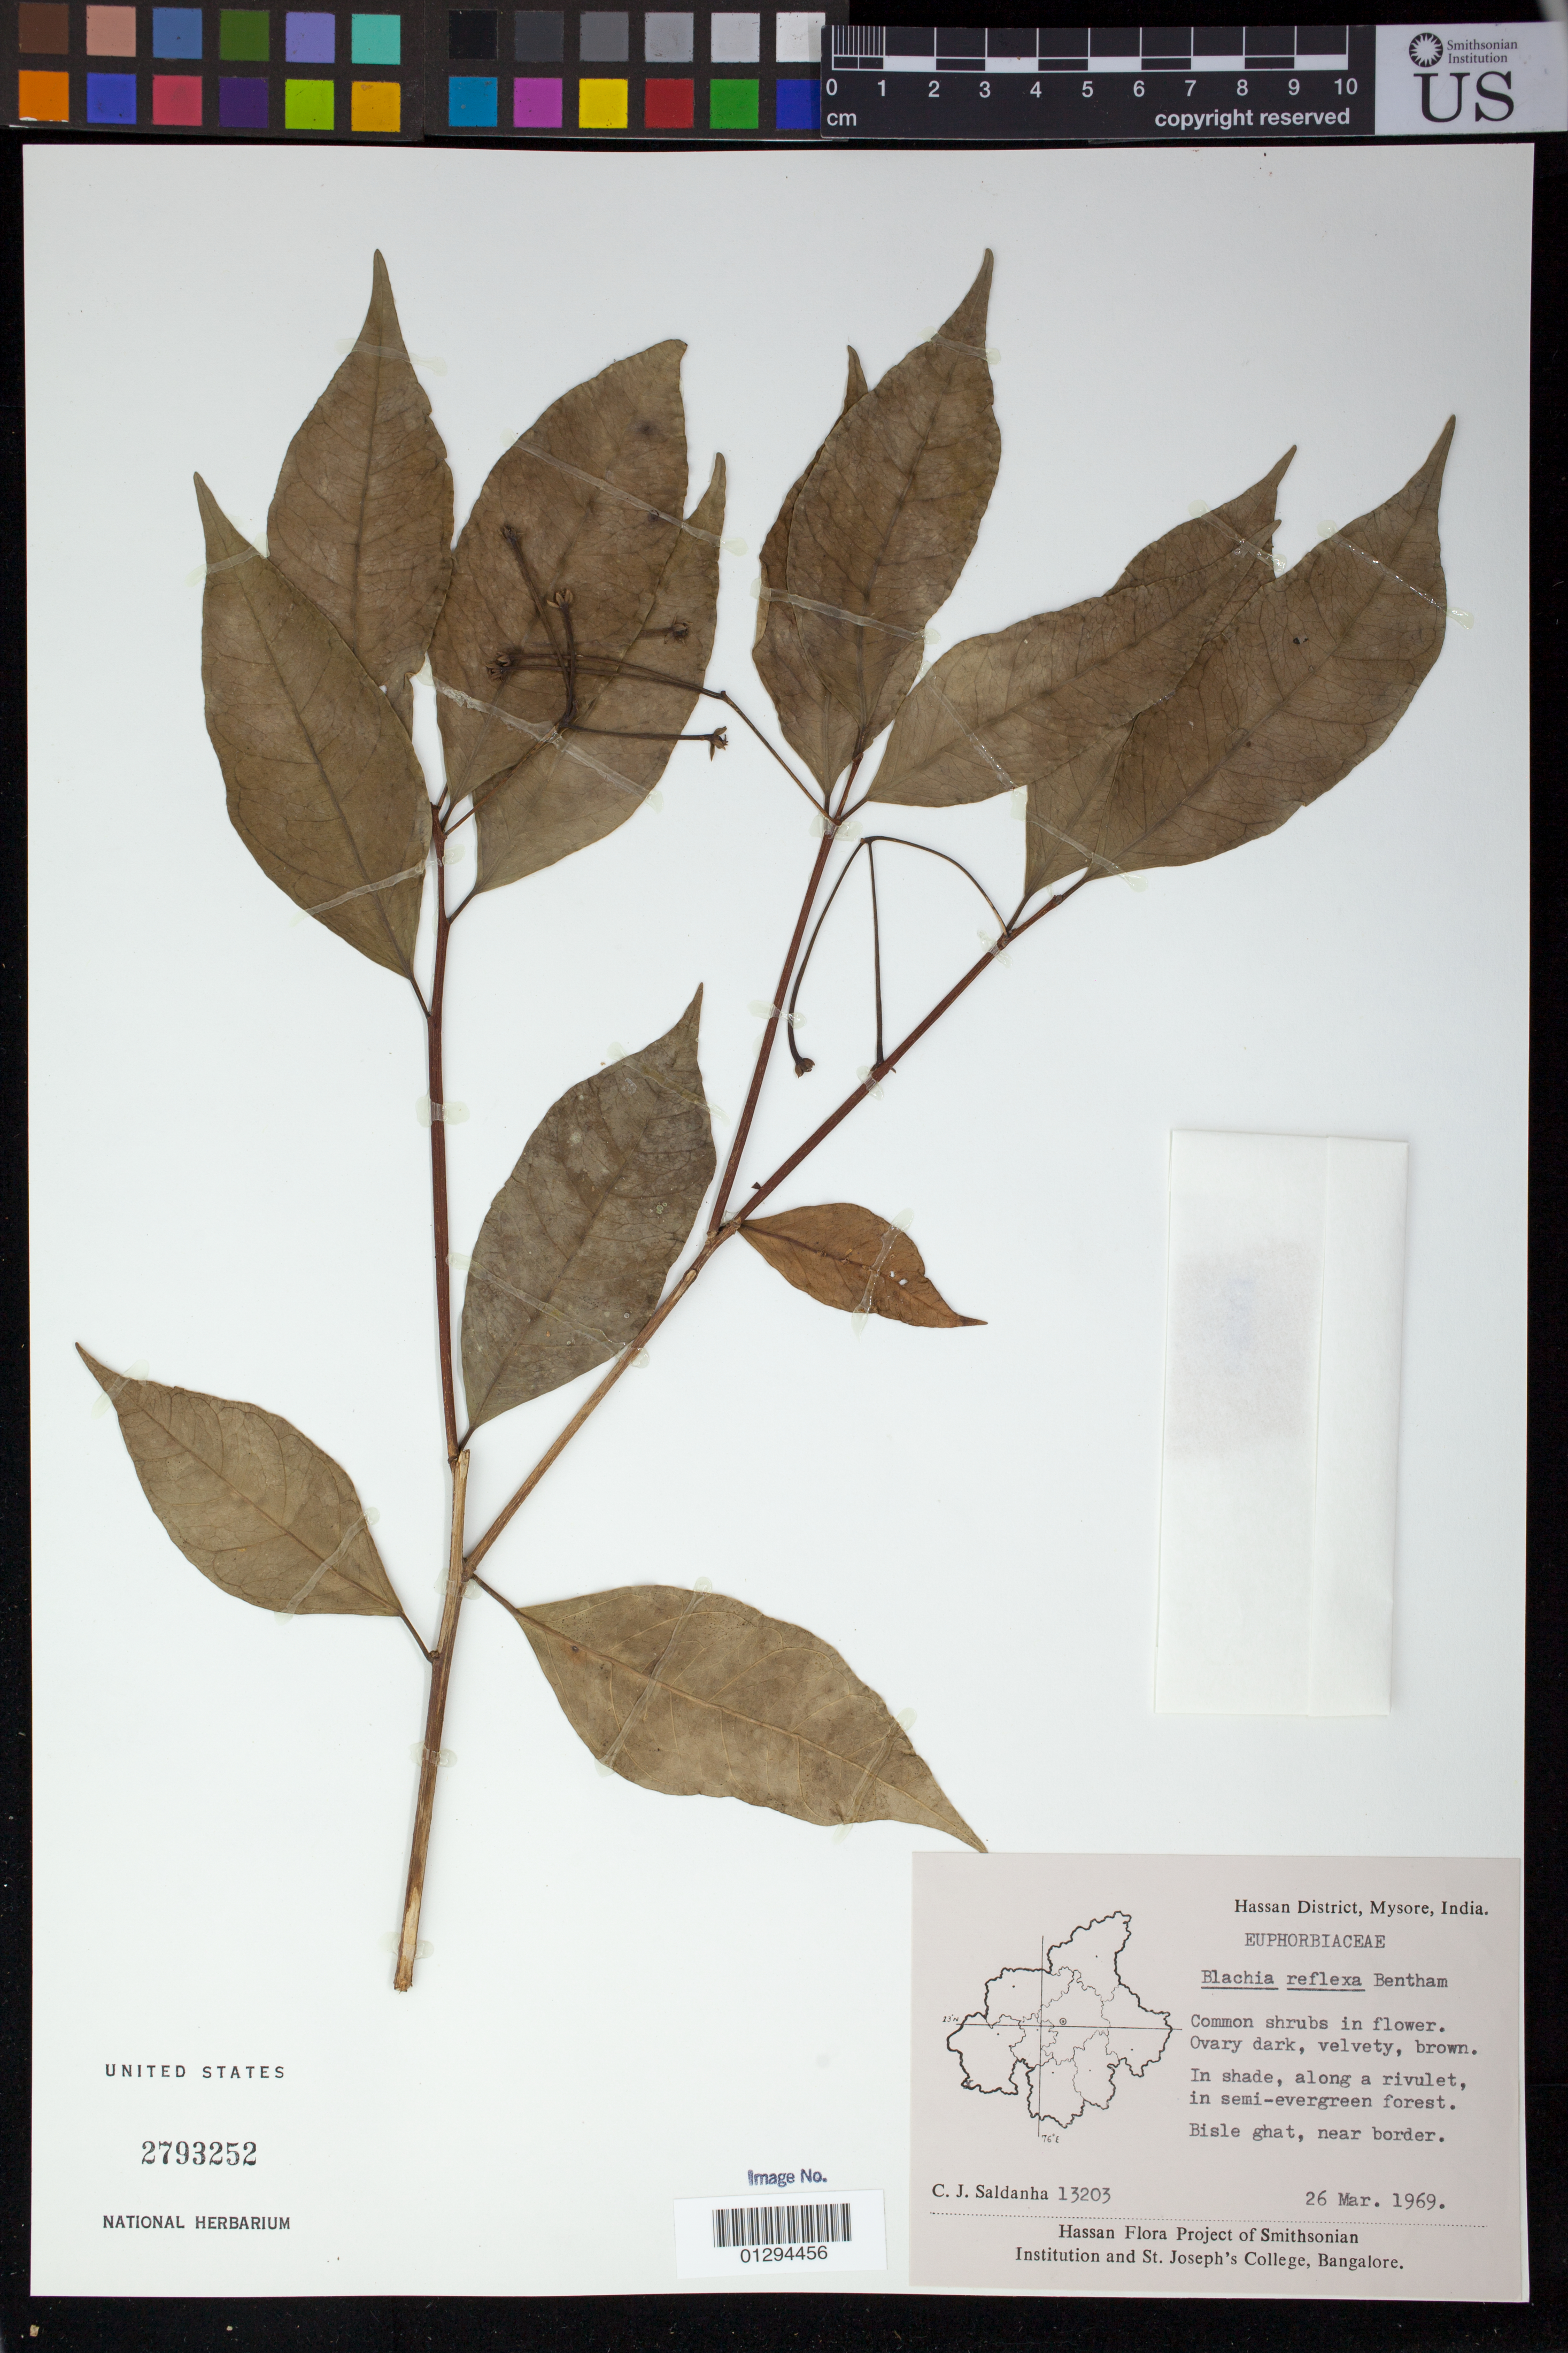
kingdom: Plantae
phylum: Tracheophyta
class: Magnoliopsida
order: Malpighiales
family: Euphorbiaceae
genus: Blachia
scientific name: Blachia reflexa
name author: Benth.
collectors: C. J. Saldanha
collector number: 13203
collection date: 1969-03-26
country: India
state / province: Karnataka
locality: Hassan District, Mysore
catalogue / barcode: US 2793252